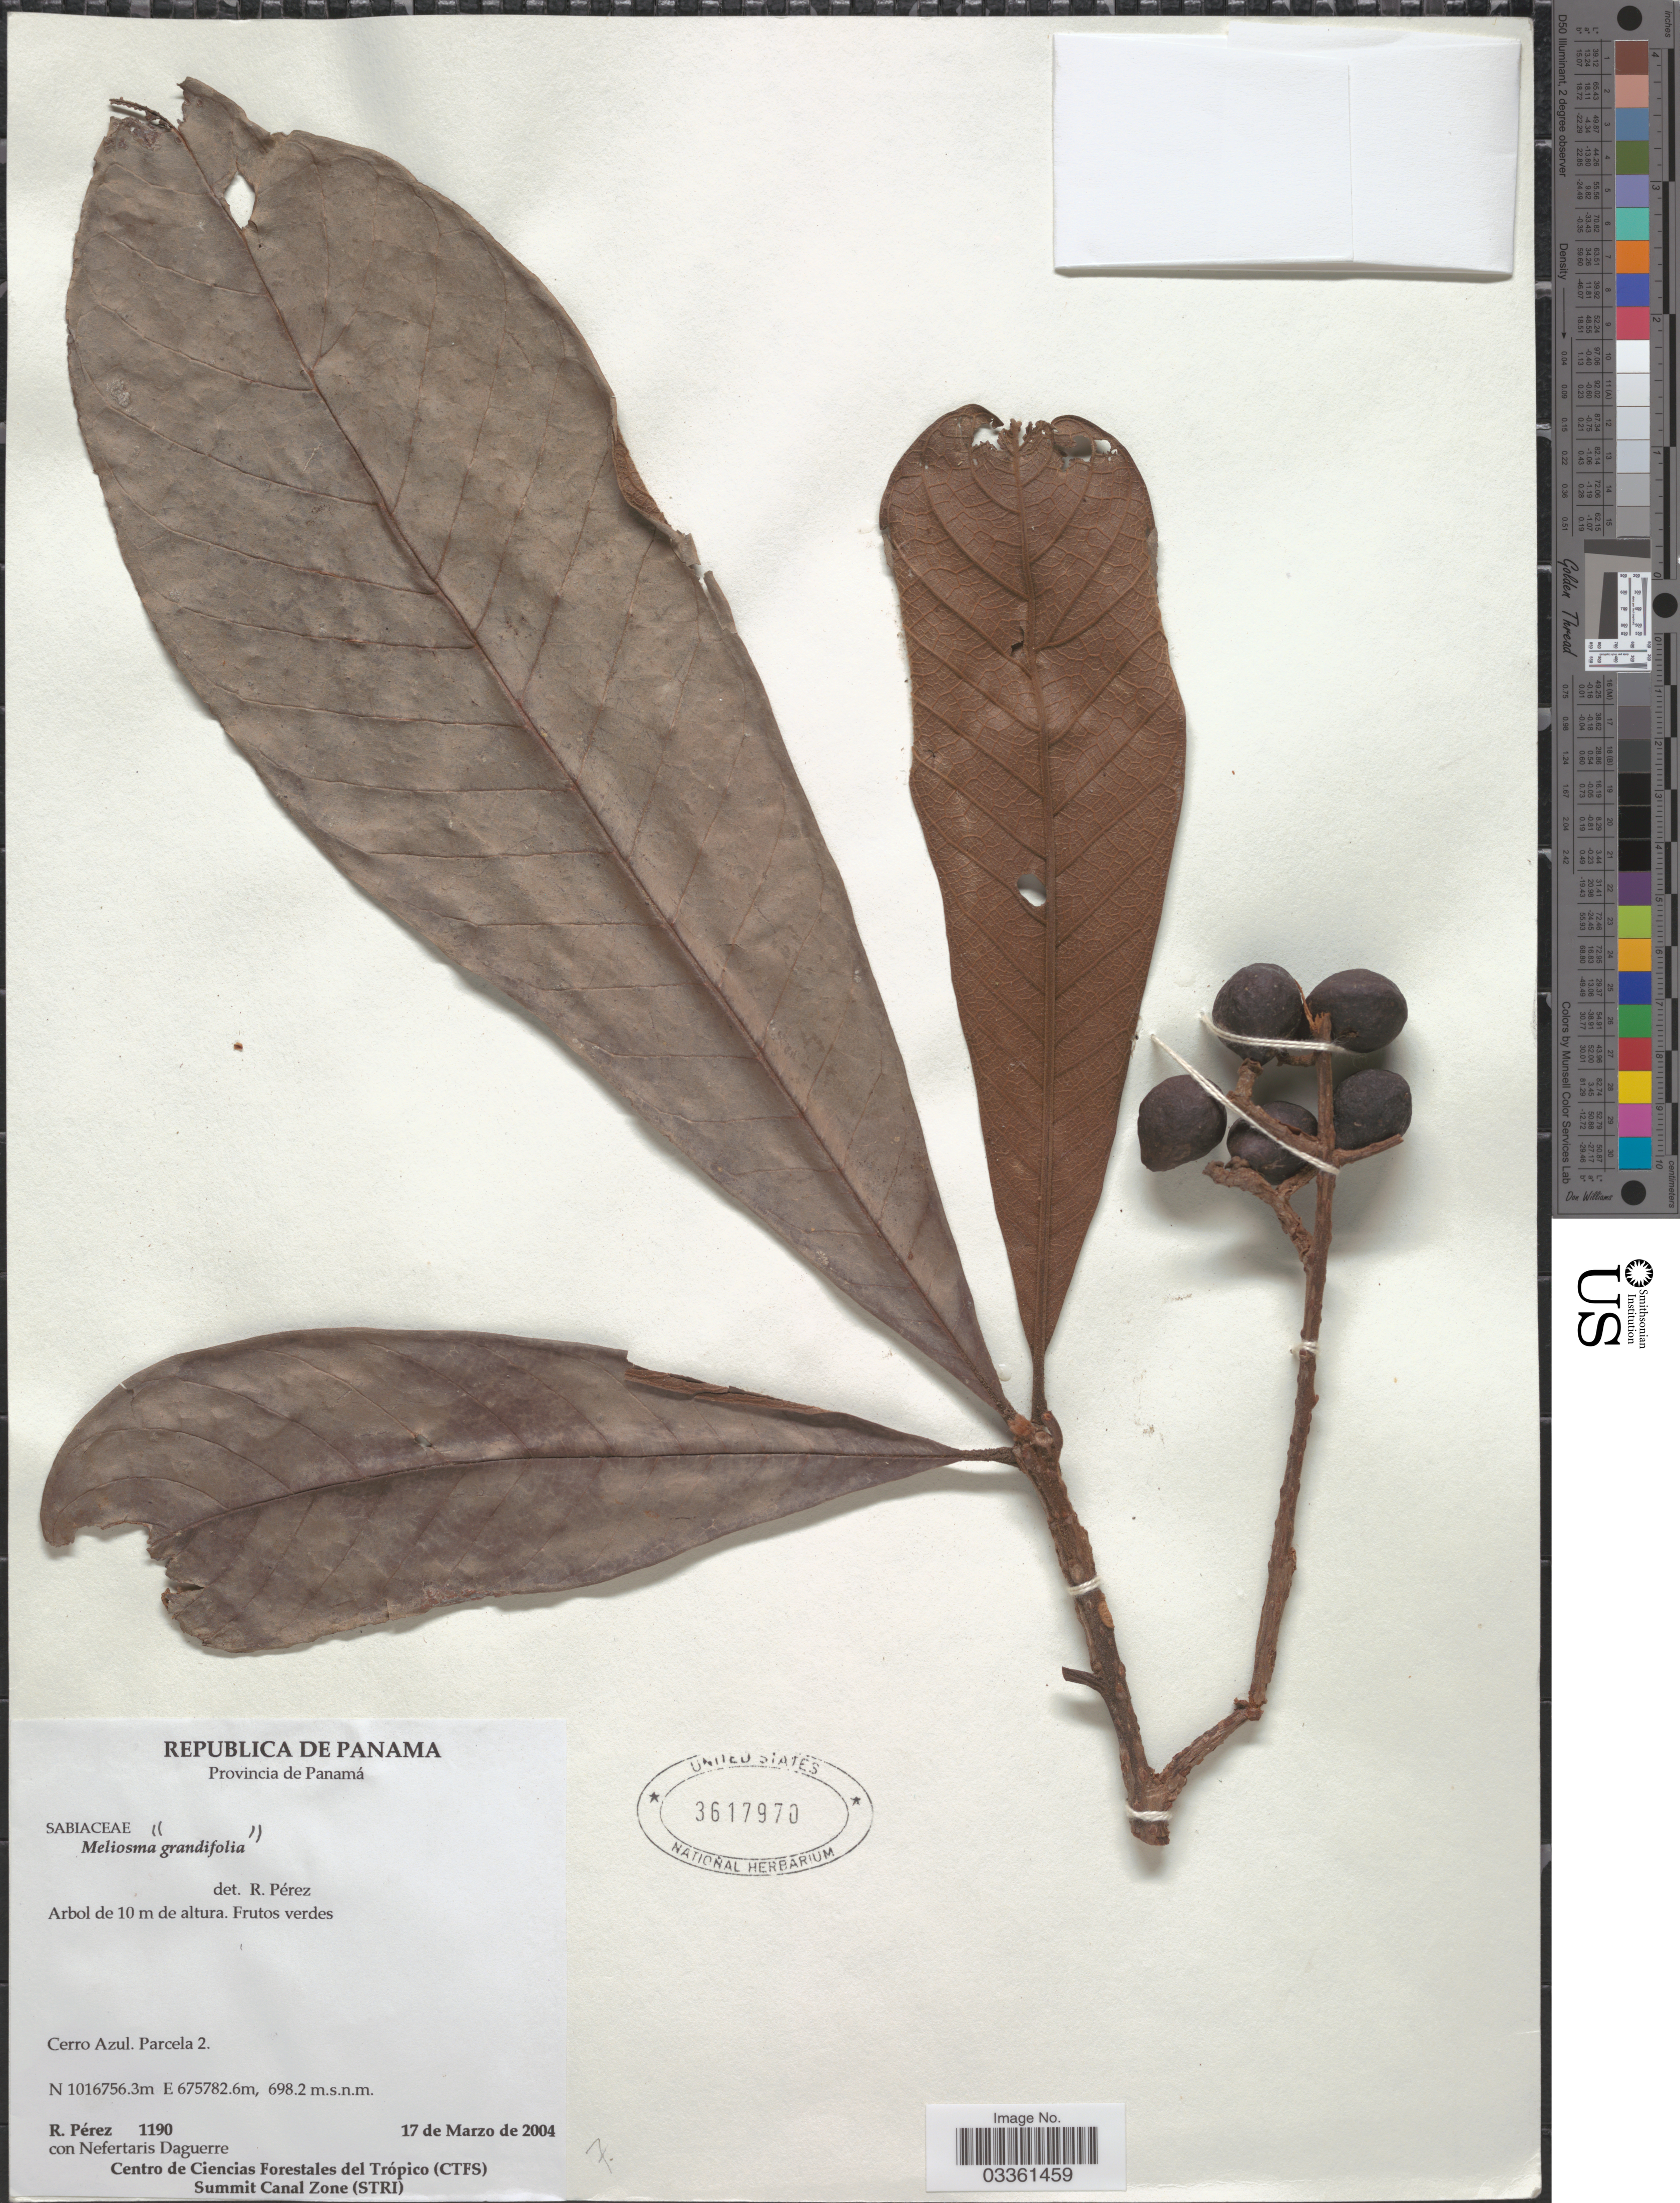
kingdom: Plantae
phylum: Tracheophyta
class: Magnoliopsida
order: Proteales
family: Sabiaceae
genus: Meliosma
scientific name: Meliosma grandiflora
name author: C.V. Morton ex A.H. Gentry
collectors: R. Perez & N. Daguerre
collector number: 1190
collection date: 2004-03-17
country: Panama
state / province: Panamá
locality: Cerro Azul. Parcela 2.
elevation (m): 698.2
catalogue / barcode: US 3617970